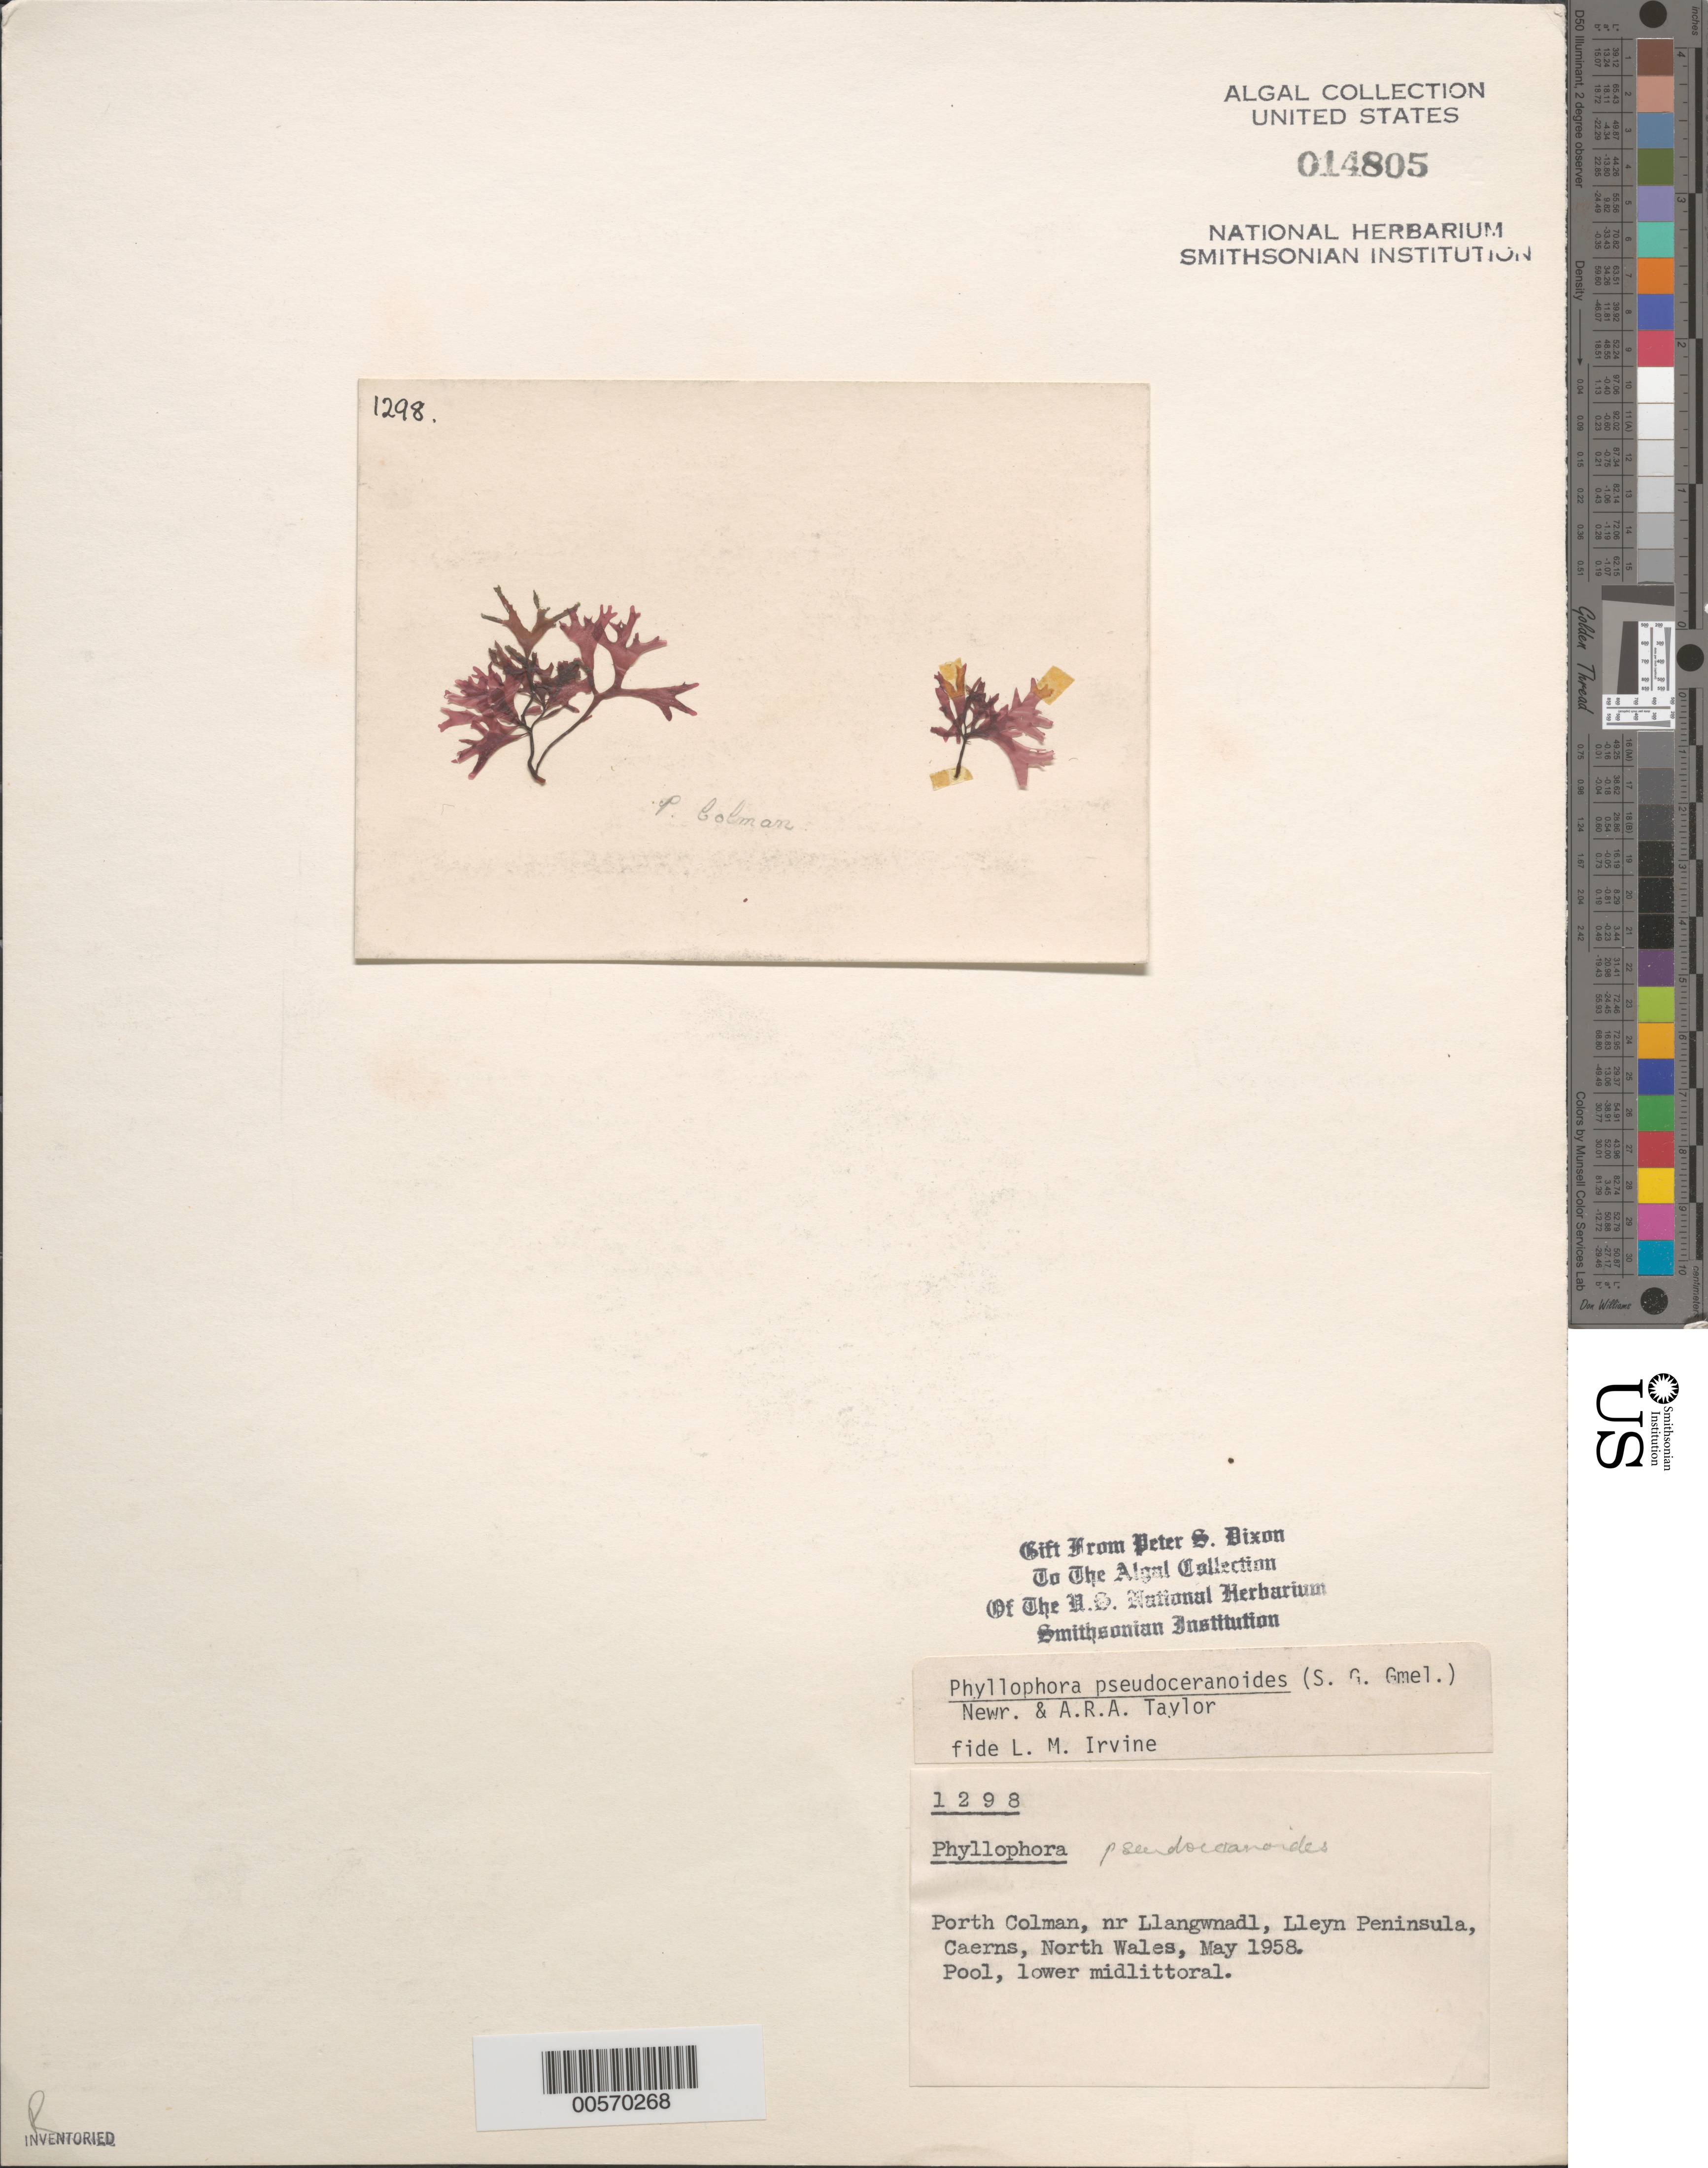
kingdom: Plantae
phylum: Rhodophyta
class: Florideophyceae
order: Gigartinales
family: Phyllophoraceae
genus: Phyllophora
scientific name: Phyllophora pseudoceranoides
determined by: Irvine, L. M.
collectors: P. S. Dixon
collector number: PSD 1298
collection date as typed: May 1958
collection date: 1958-05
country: United Kingdom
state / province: Wales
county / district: Gwynedd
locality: Porth Colman, near Llangwnadl, Lleyn Peninsula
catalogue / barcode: US 14805